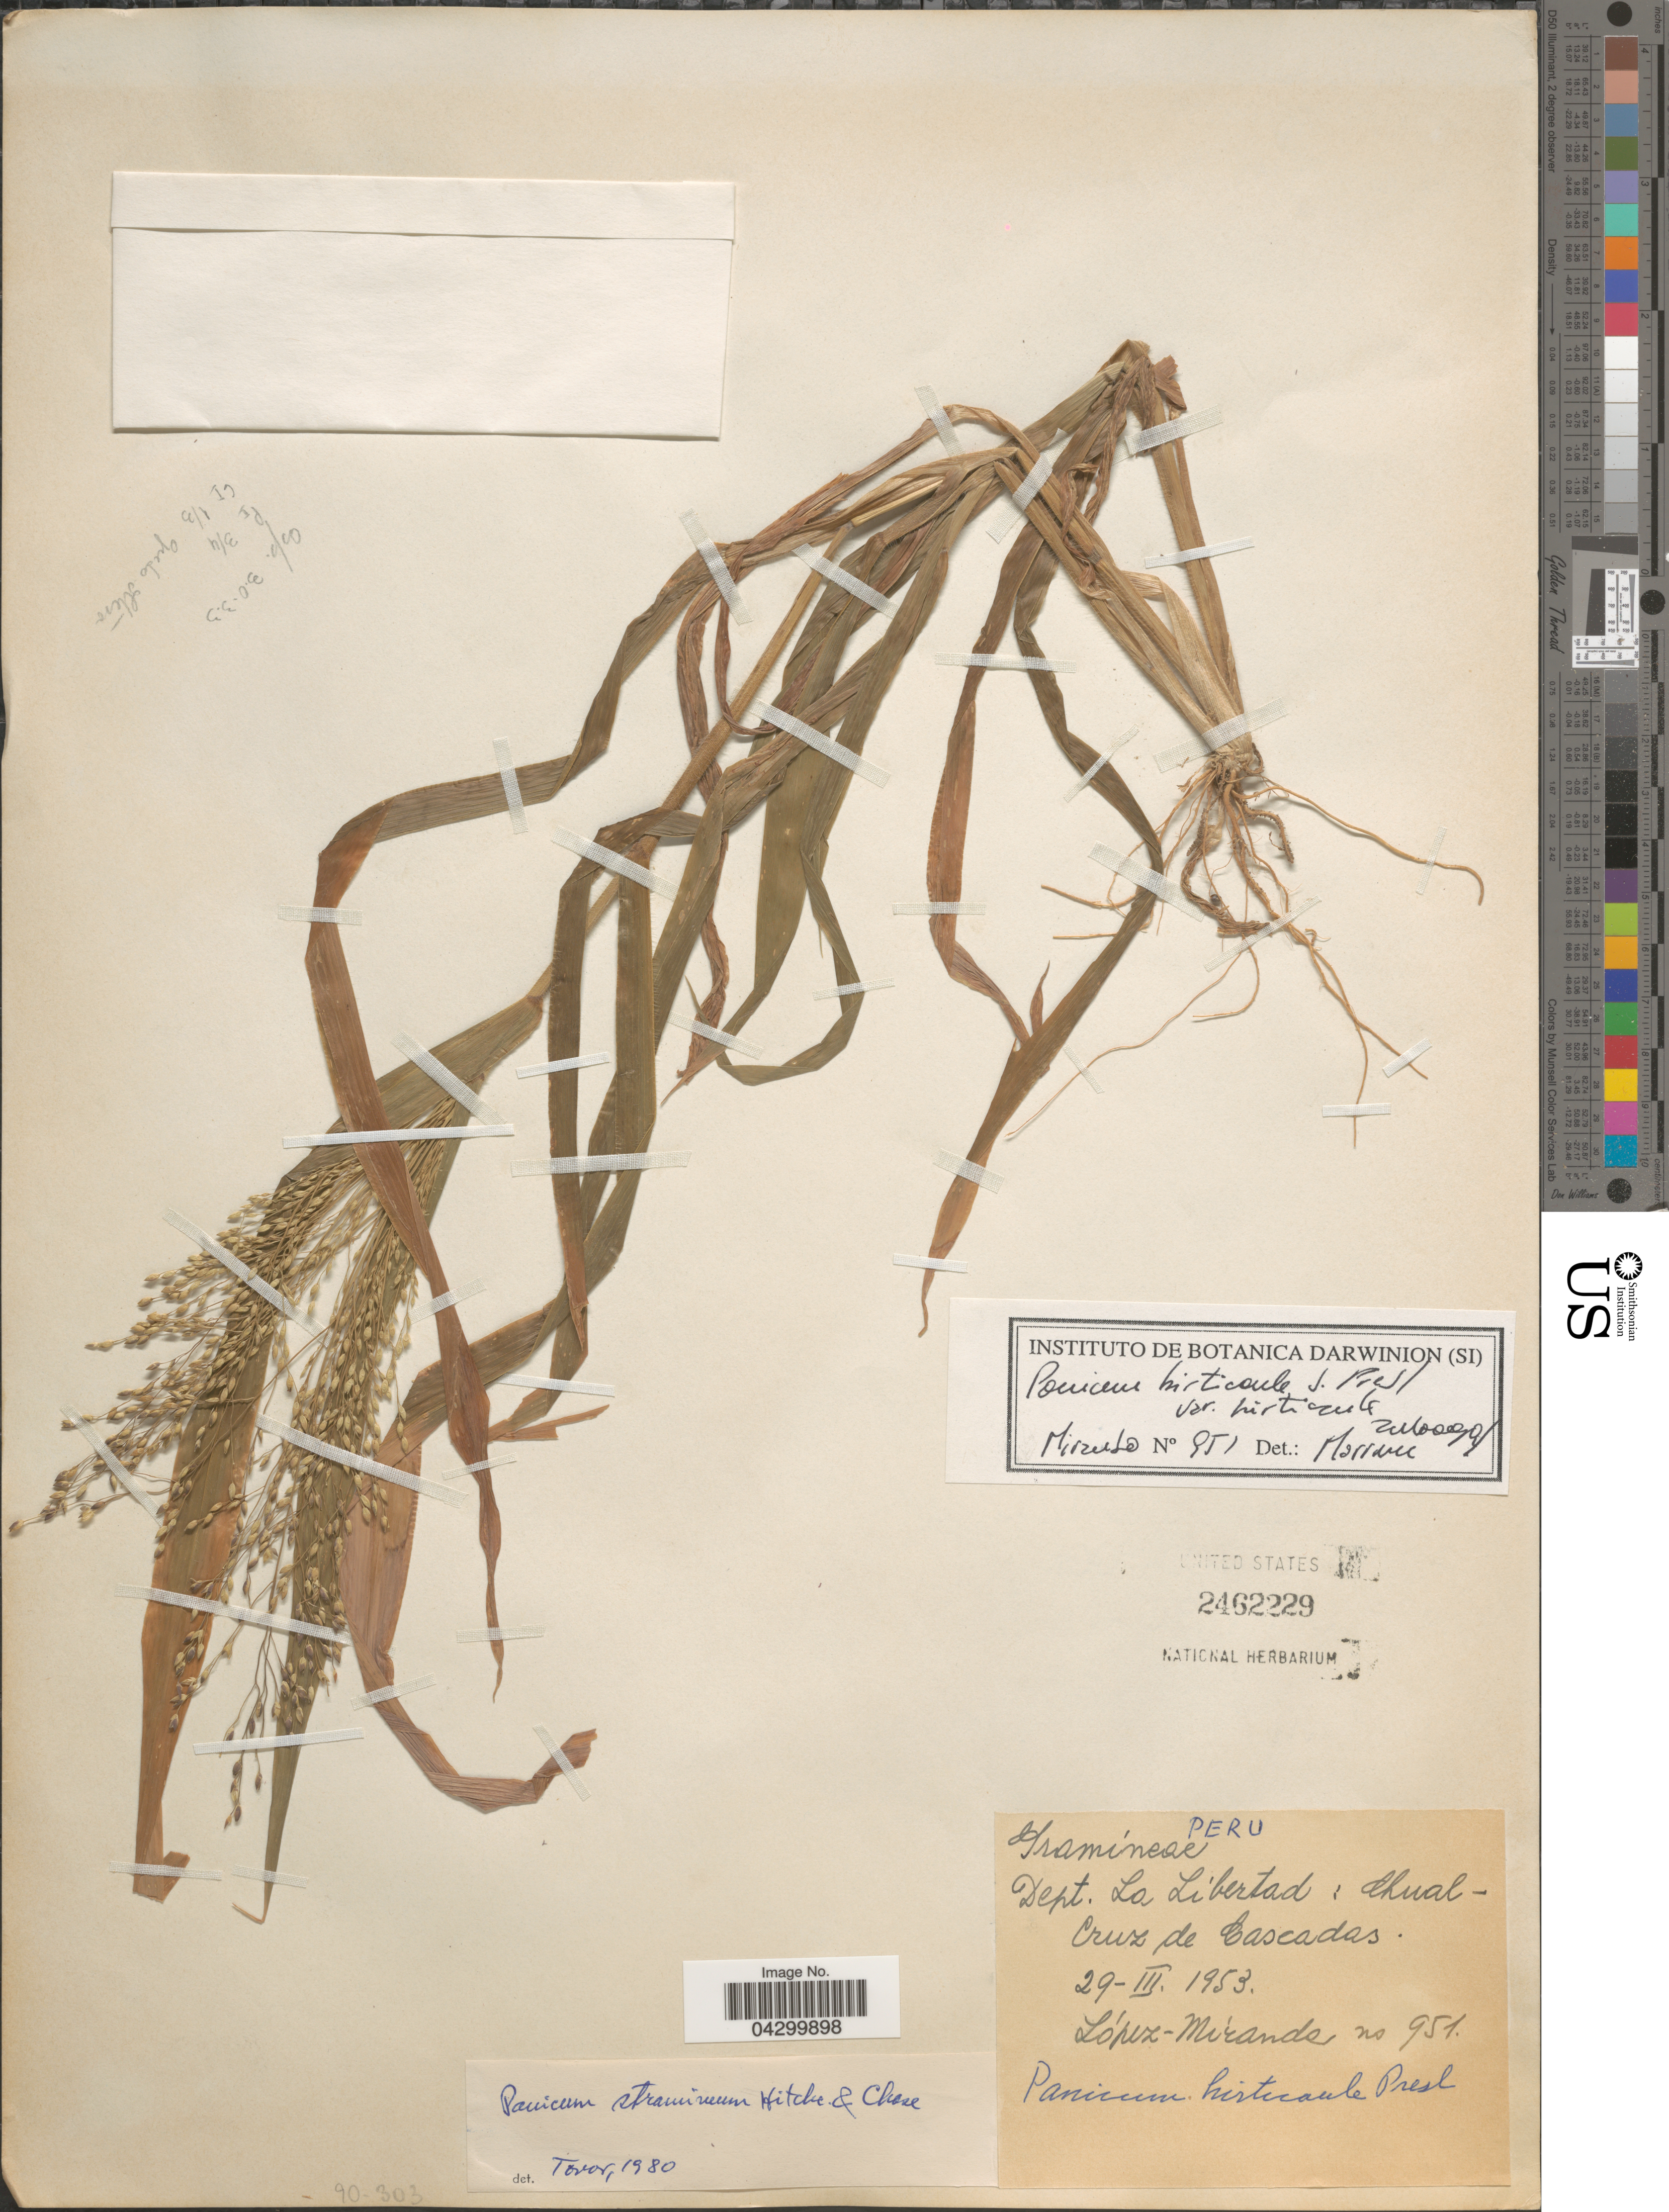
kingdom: Plantae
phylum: Tracheophyta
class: Liliopsida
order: Poales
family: Poaceae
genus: Panicum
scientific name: Panicum hirticaule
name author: J. Presl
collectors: A. López M.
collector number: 951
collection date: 1953-03-29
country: Peru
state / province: La Libertad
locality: Dept. La Libertad; Chual-Cruz de Cascadas.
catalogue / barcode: US 2462229